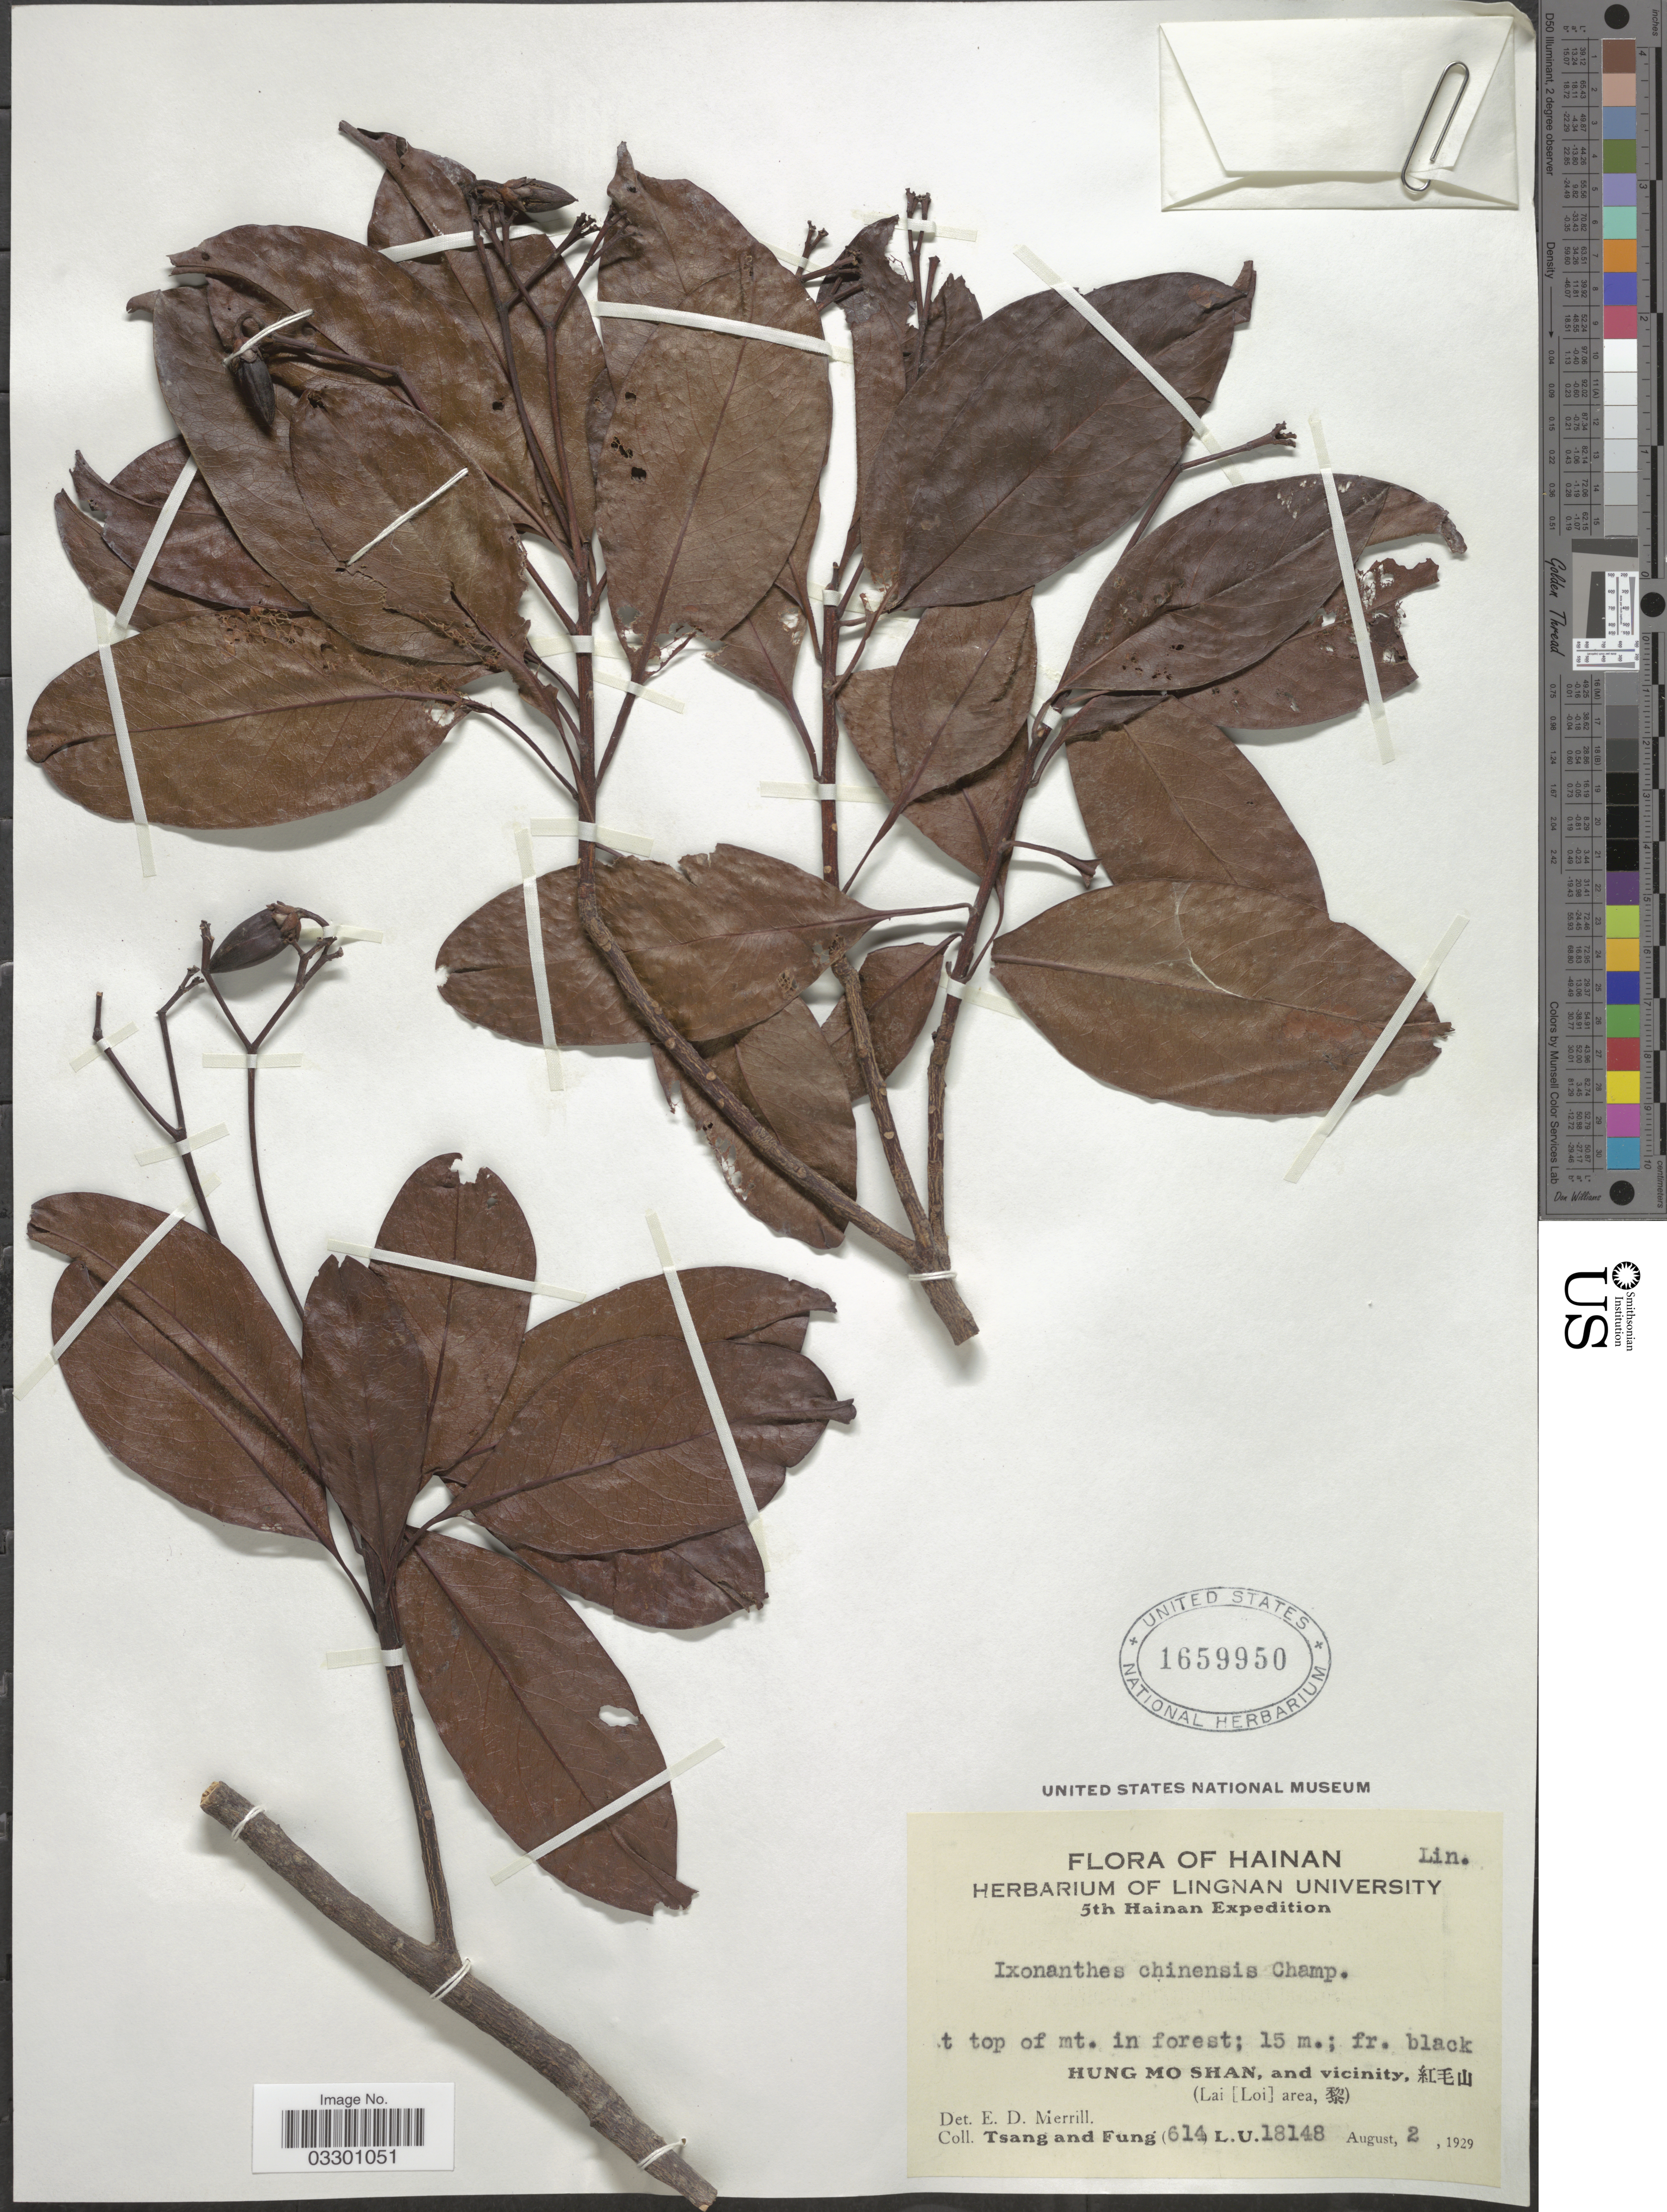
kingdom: Plantae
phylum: Tracheophyta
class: Magnoliopsida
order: Malpighiales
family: Ixonanthaceae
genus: Ixonanthes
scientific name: Ixonanthes reticulata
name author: Jack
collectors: -- Tsang & Fung, --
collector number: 614L.U. 18148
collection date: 1929-08-02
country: China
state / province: Hainan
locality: HuMo Shan, and vicinity, (Lai (Loi) area/ Li and Miao Autonomous Prefecture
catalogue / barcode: US 1659950